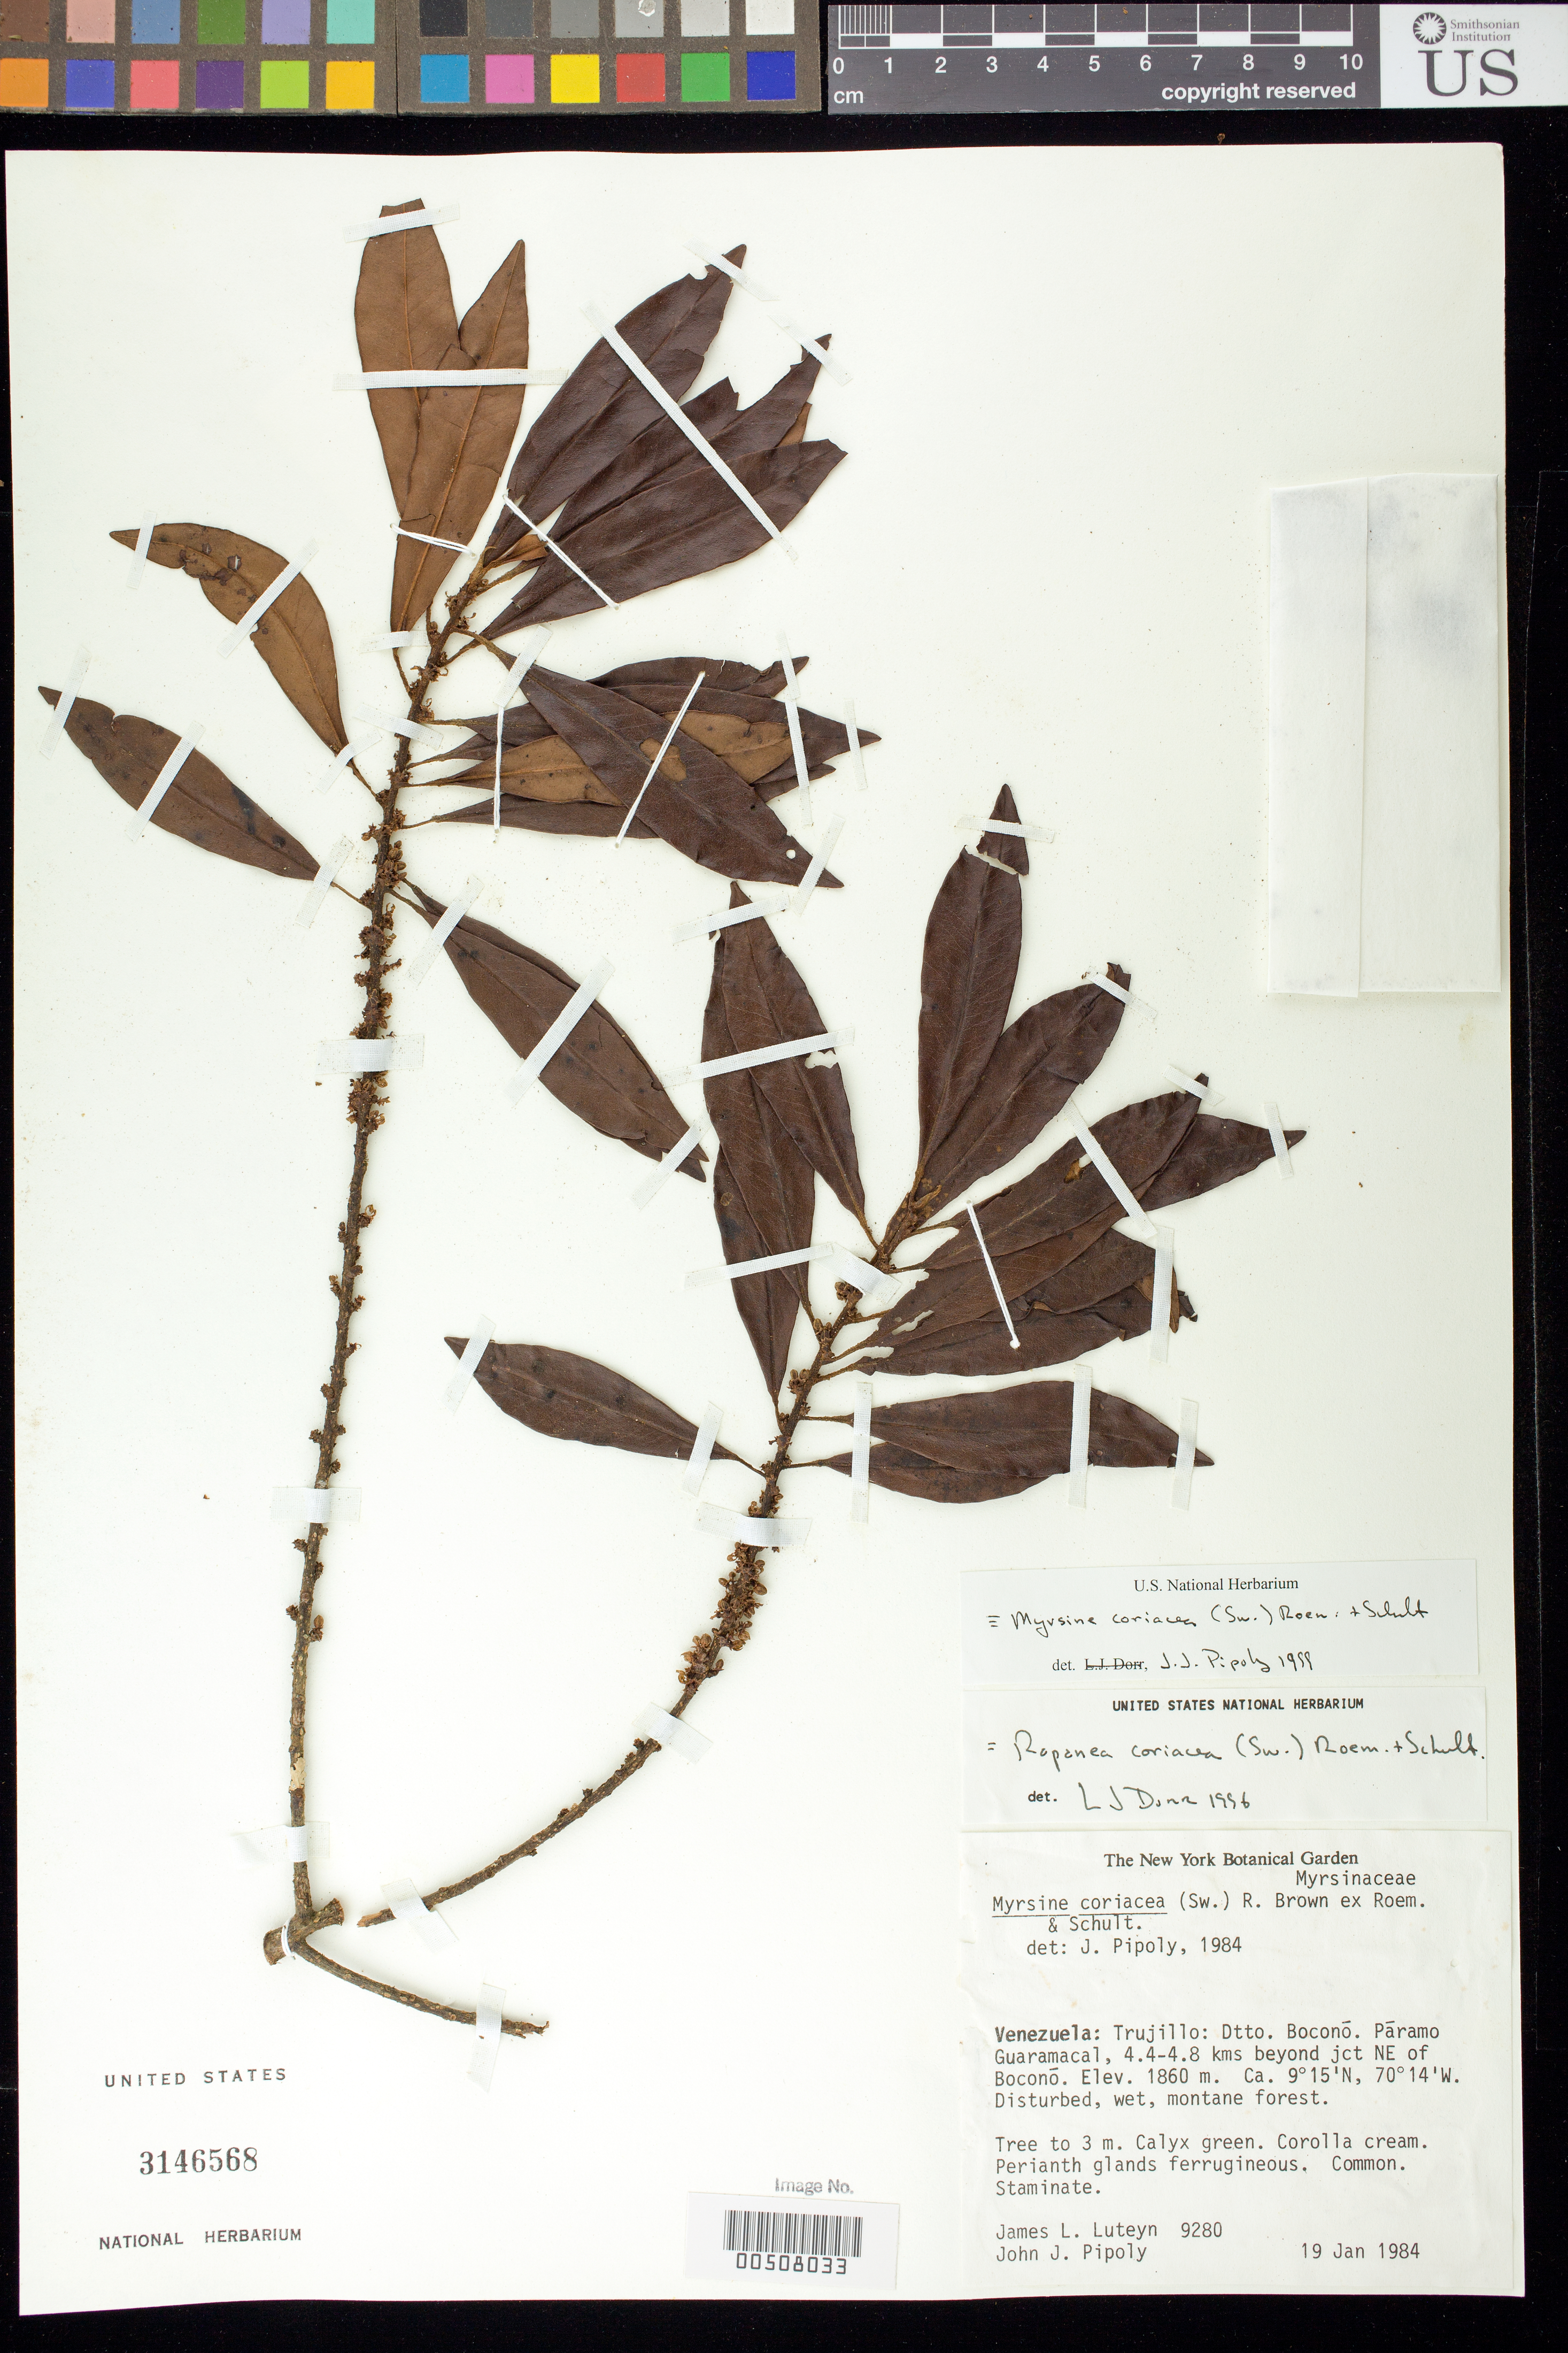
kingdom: Plantae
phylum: Tracheophyta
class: Magnoliopsida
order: Ericales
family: Primulaceae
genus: Myrsine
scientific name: Myrsine coriacea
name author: (Sw.) R. Br. ex Roem. & Schult.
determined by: Pipoly, J. J., III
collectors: J. L. Luteyn & J. J. Pipoly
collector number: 9280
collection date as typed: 19 Jan 1984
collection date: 1984-01-19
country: Venezuela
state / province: Trujillo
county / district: Boconó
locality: Páramo de Guaramacal, 4.4-4.8 kms beyond jct NE of Boconó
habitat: DIsturbed wet montane forest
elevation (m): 1860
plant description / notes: NY, PORT, US, VEN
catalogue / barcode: US 3146568